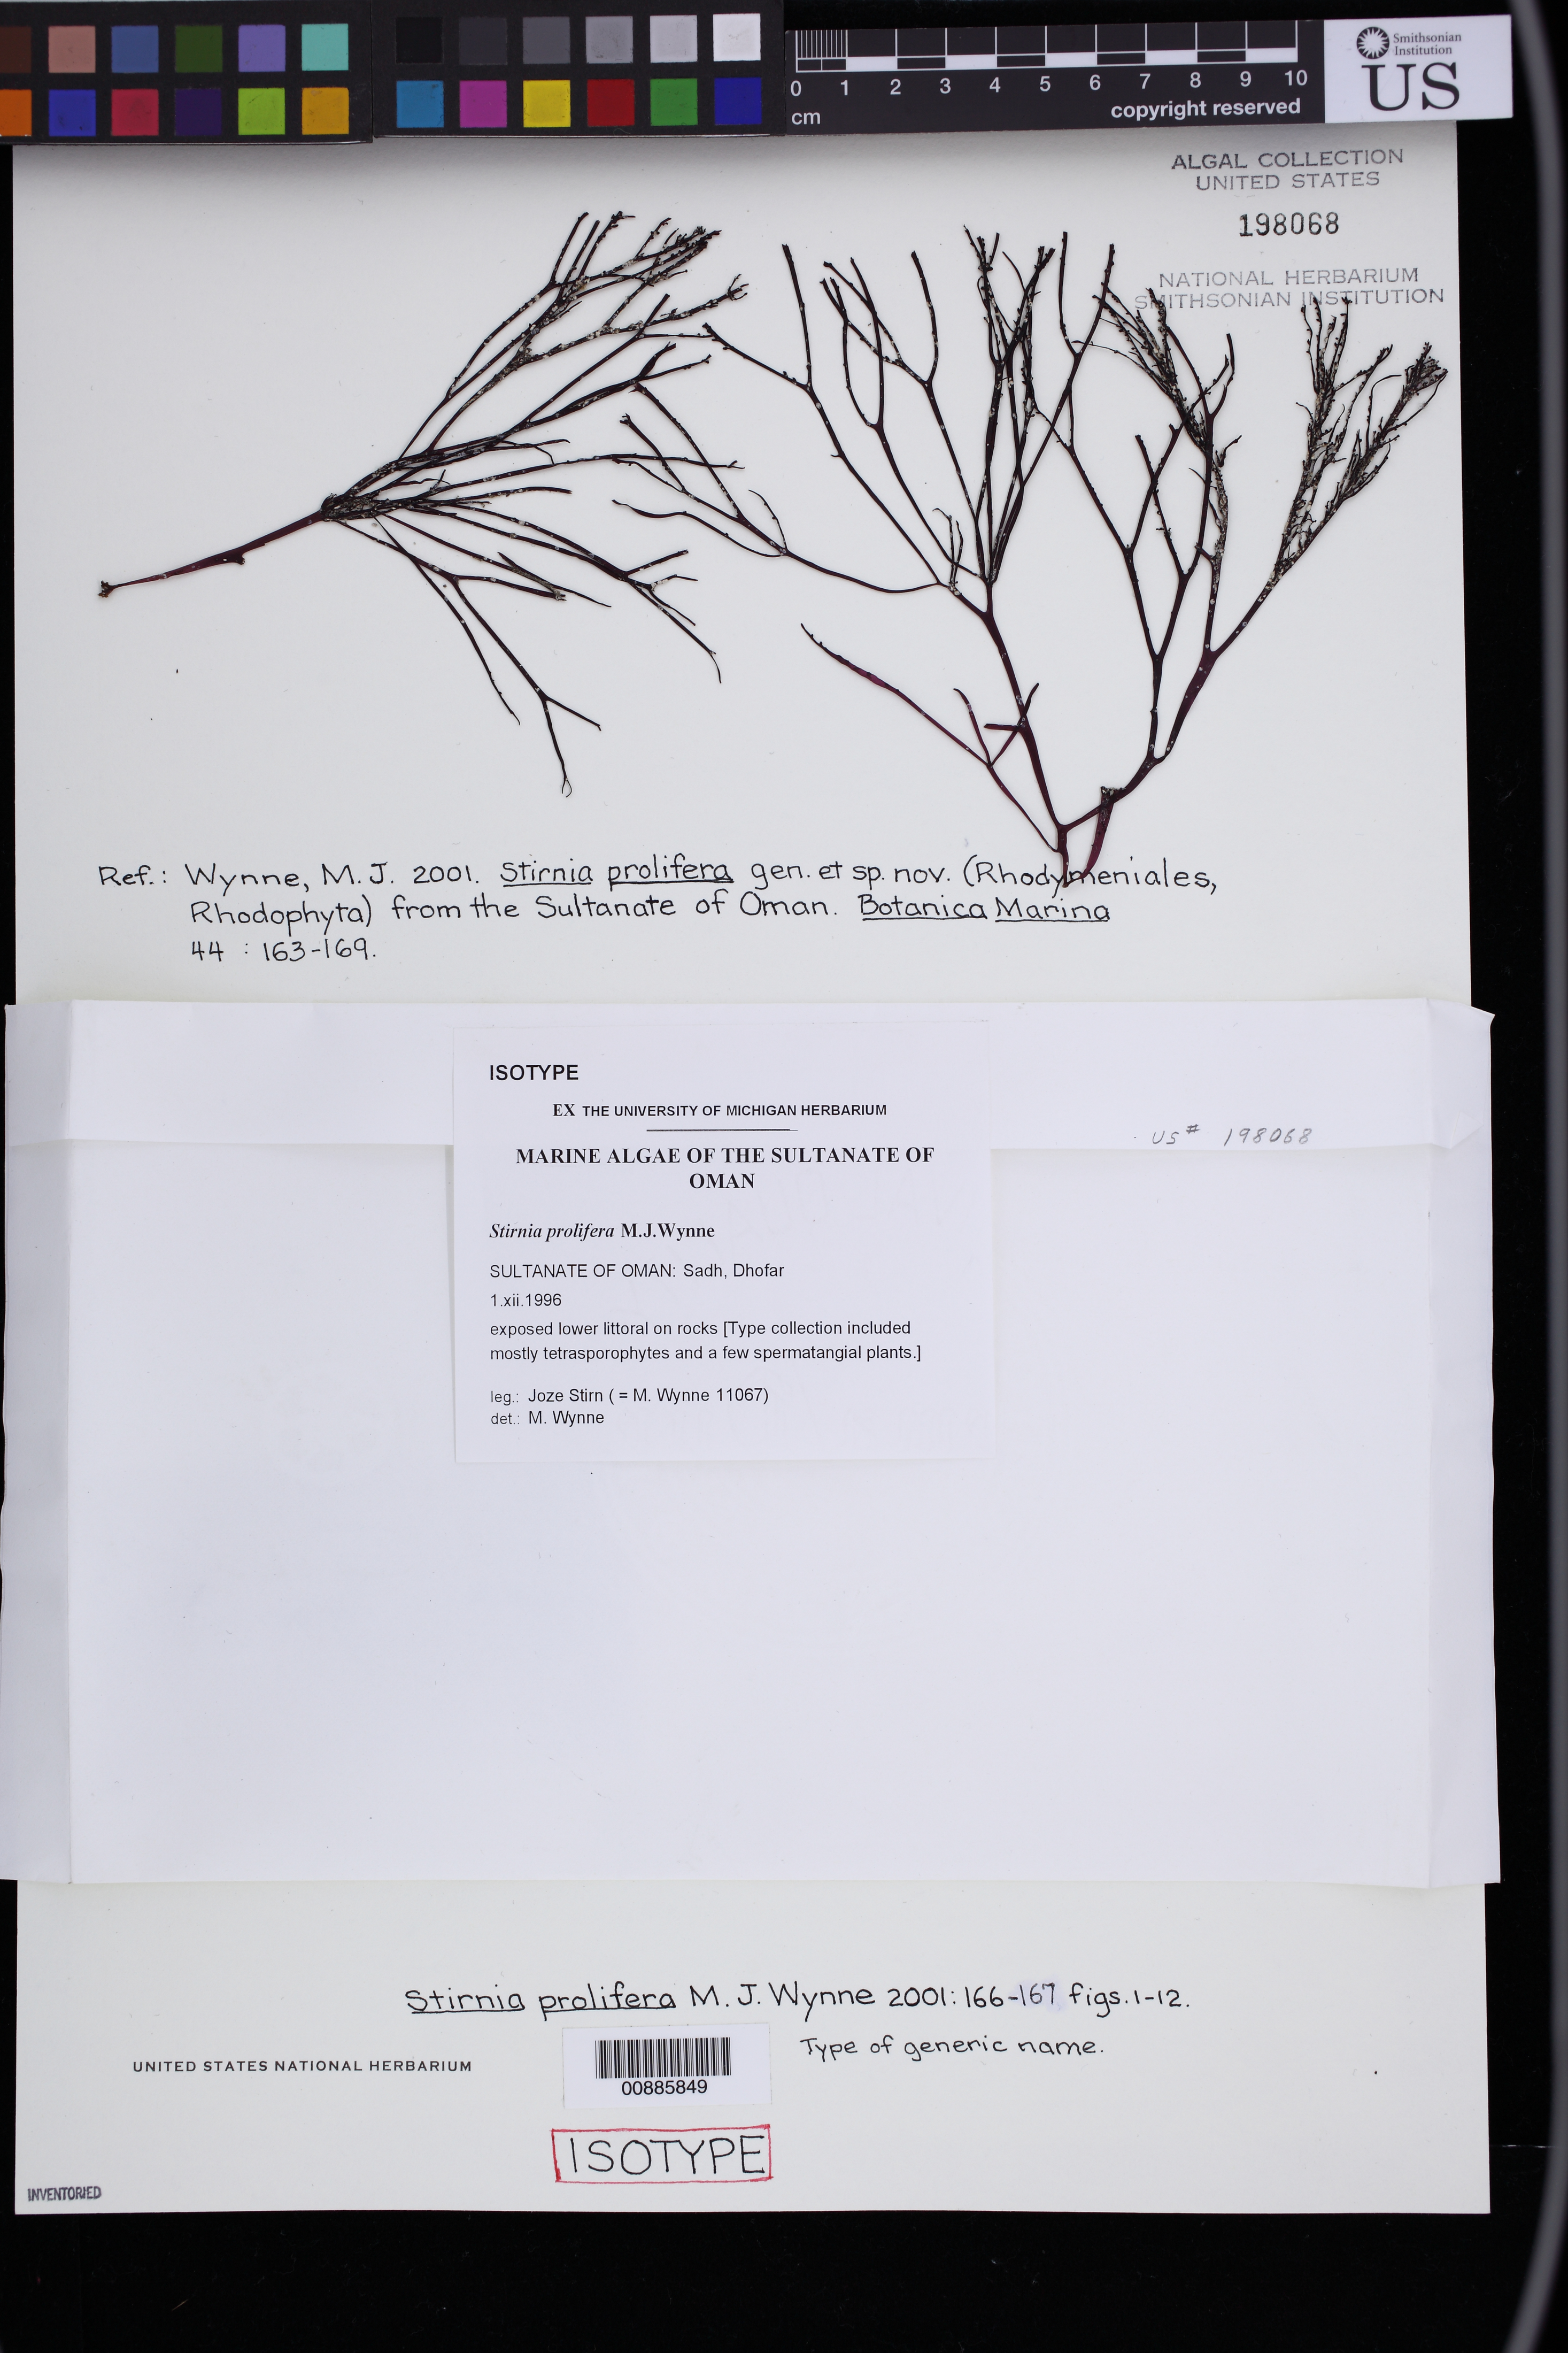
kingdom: Plantae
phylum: Rhodophyta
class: Florideophyceae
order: Rhodymeniales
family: Lomentariaceae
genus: Stirnia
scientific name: Stirnia prolifera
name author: M.J. Wynne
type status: Isotype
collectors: J. Stirn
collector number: Wynne 11067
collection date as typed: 01 Dec 1996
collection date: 1996-12-01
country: Oman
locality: Dhofar, Sadh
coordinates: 17 03' N, 55 04.5' E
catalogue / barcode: US 198068